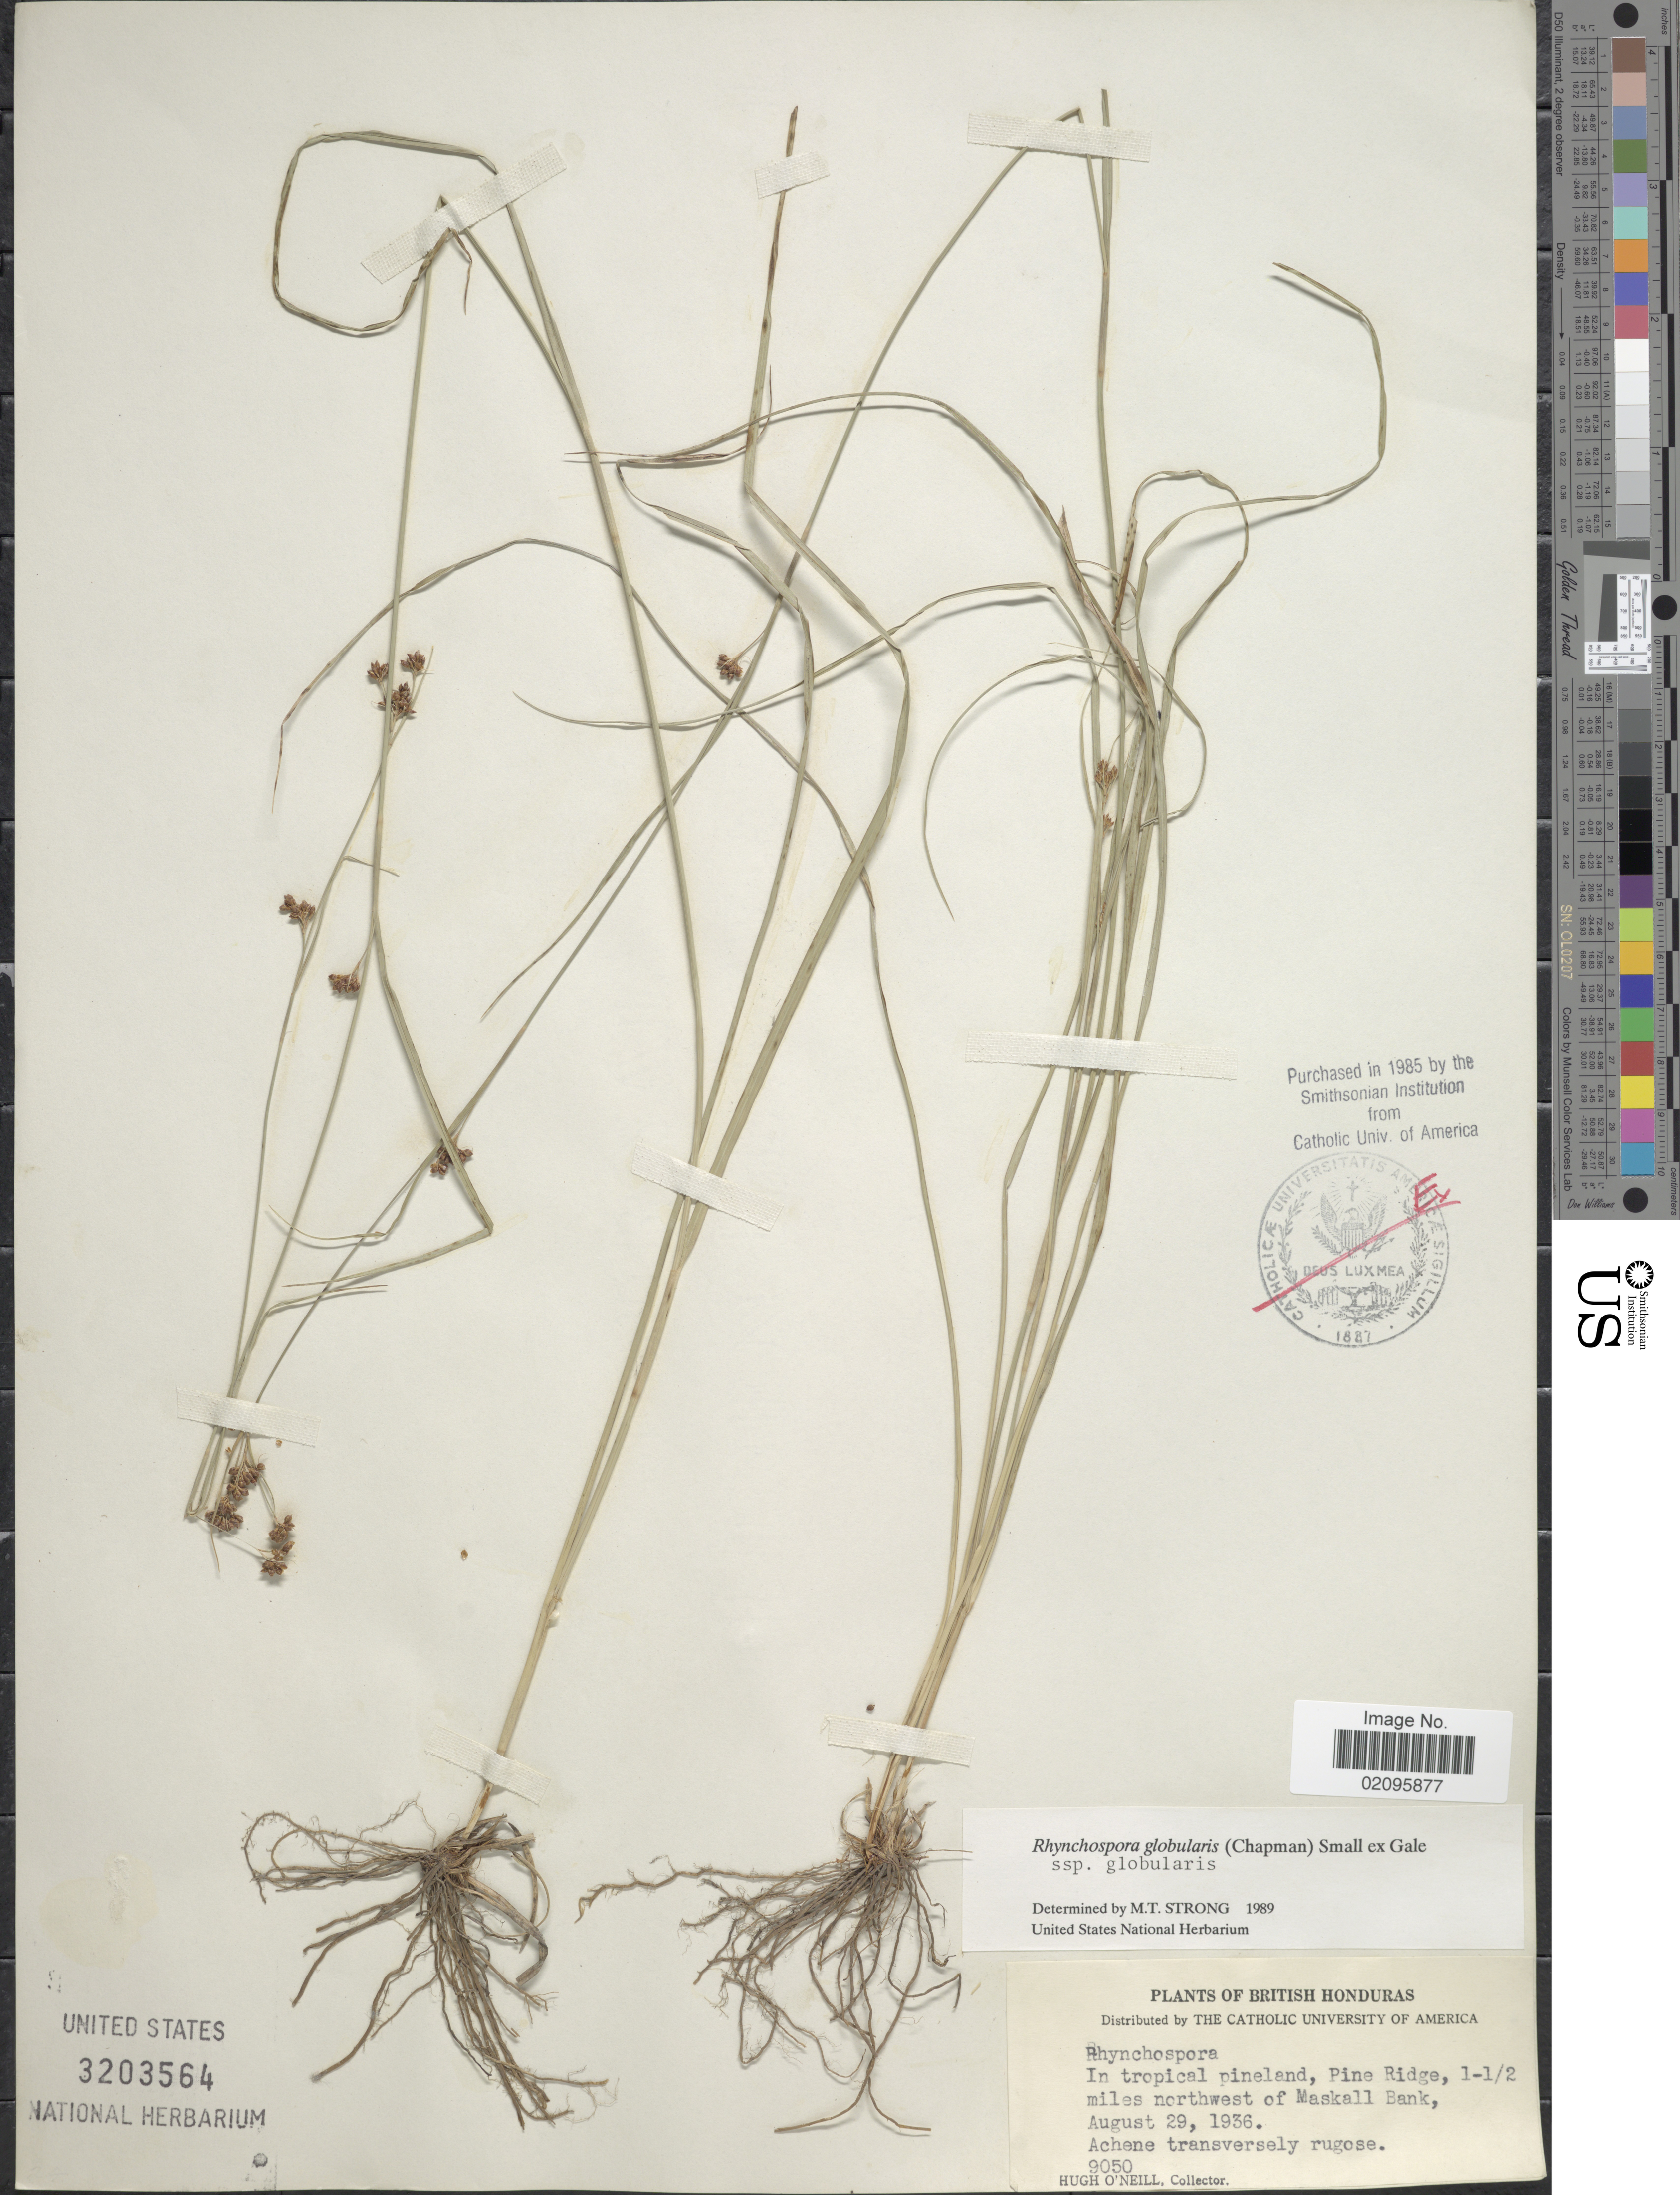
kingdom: Plantae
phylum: Tracheophyta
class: Liliopsida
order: Poales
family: Cyperaceae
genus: Rhynchospora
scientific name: Rhynchospora globularis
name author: (Chapm.) Small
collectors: H. O'Neill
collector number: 9050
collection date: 1936-08-29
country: Belize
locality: British Honduras, Pine Ridge, 1-1/2 miles northwest of Maskall Bank.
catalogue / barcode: US 3203564